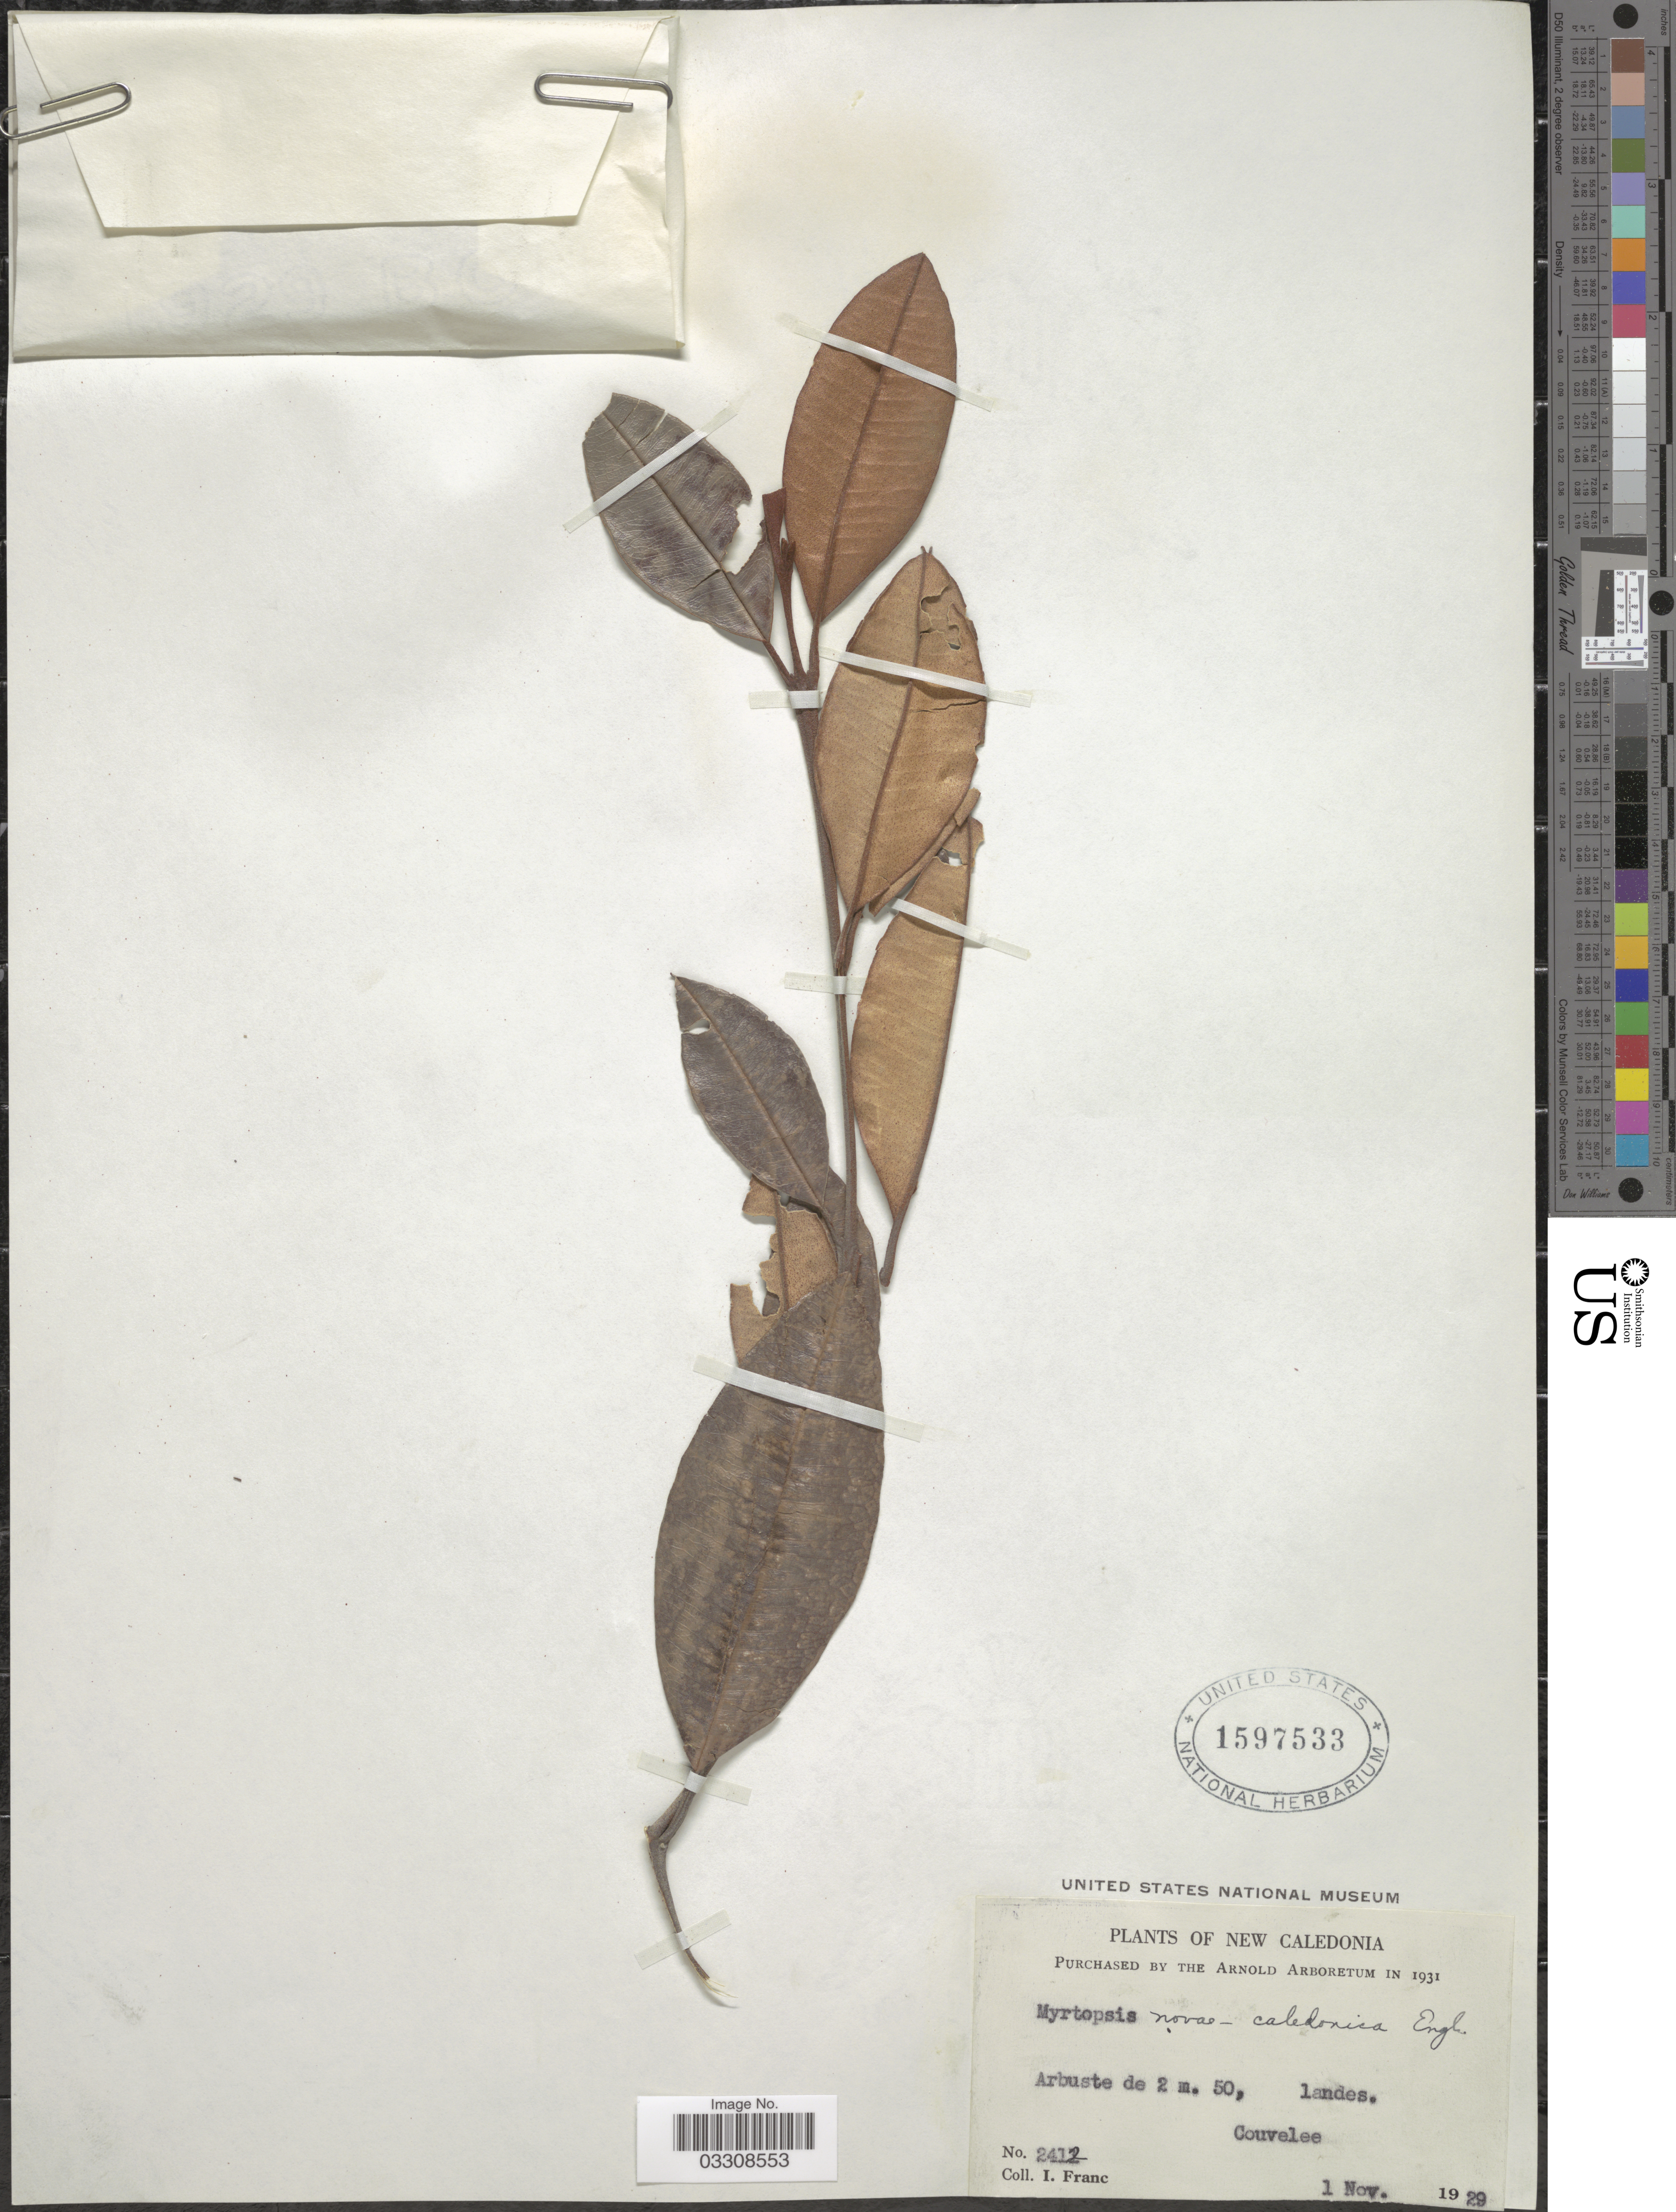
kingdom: Plantae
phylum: Tracheophyta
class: Magnoliopsida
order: Sapindales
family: Rutaceae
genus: Myrtopsis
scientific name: Myrtopsis novae-caledoniae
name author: Engl.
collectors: I. Franc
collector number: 2412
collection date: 1929-11-01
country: New Caledonia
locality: Couvelee.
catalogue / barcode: US 1597533